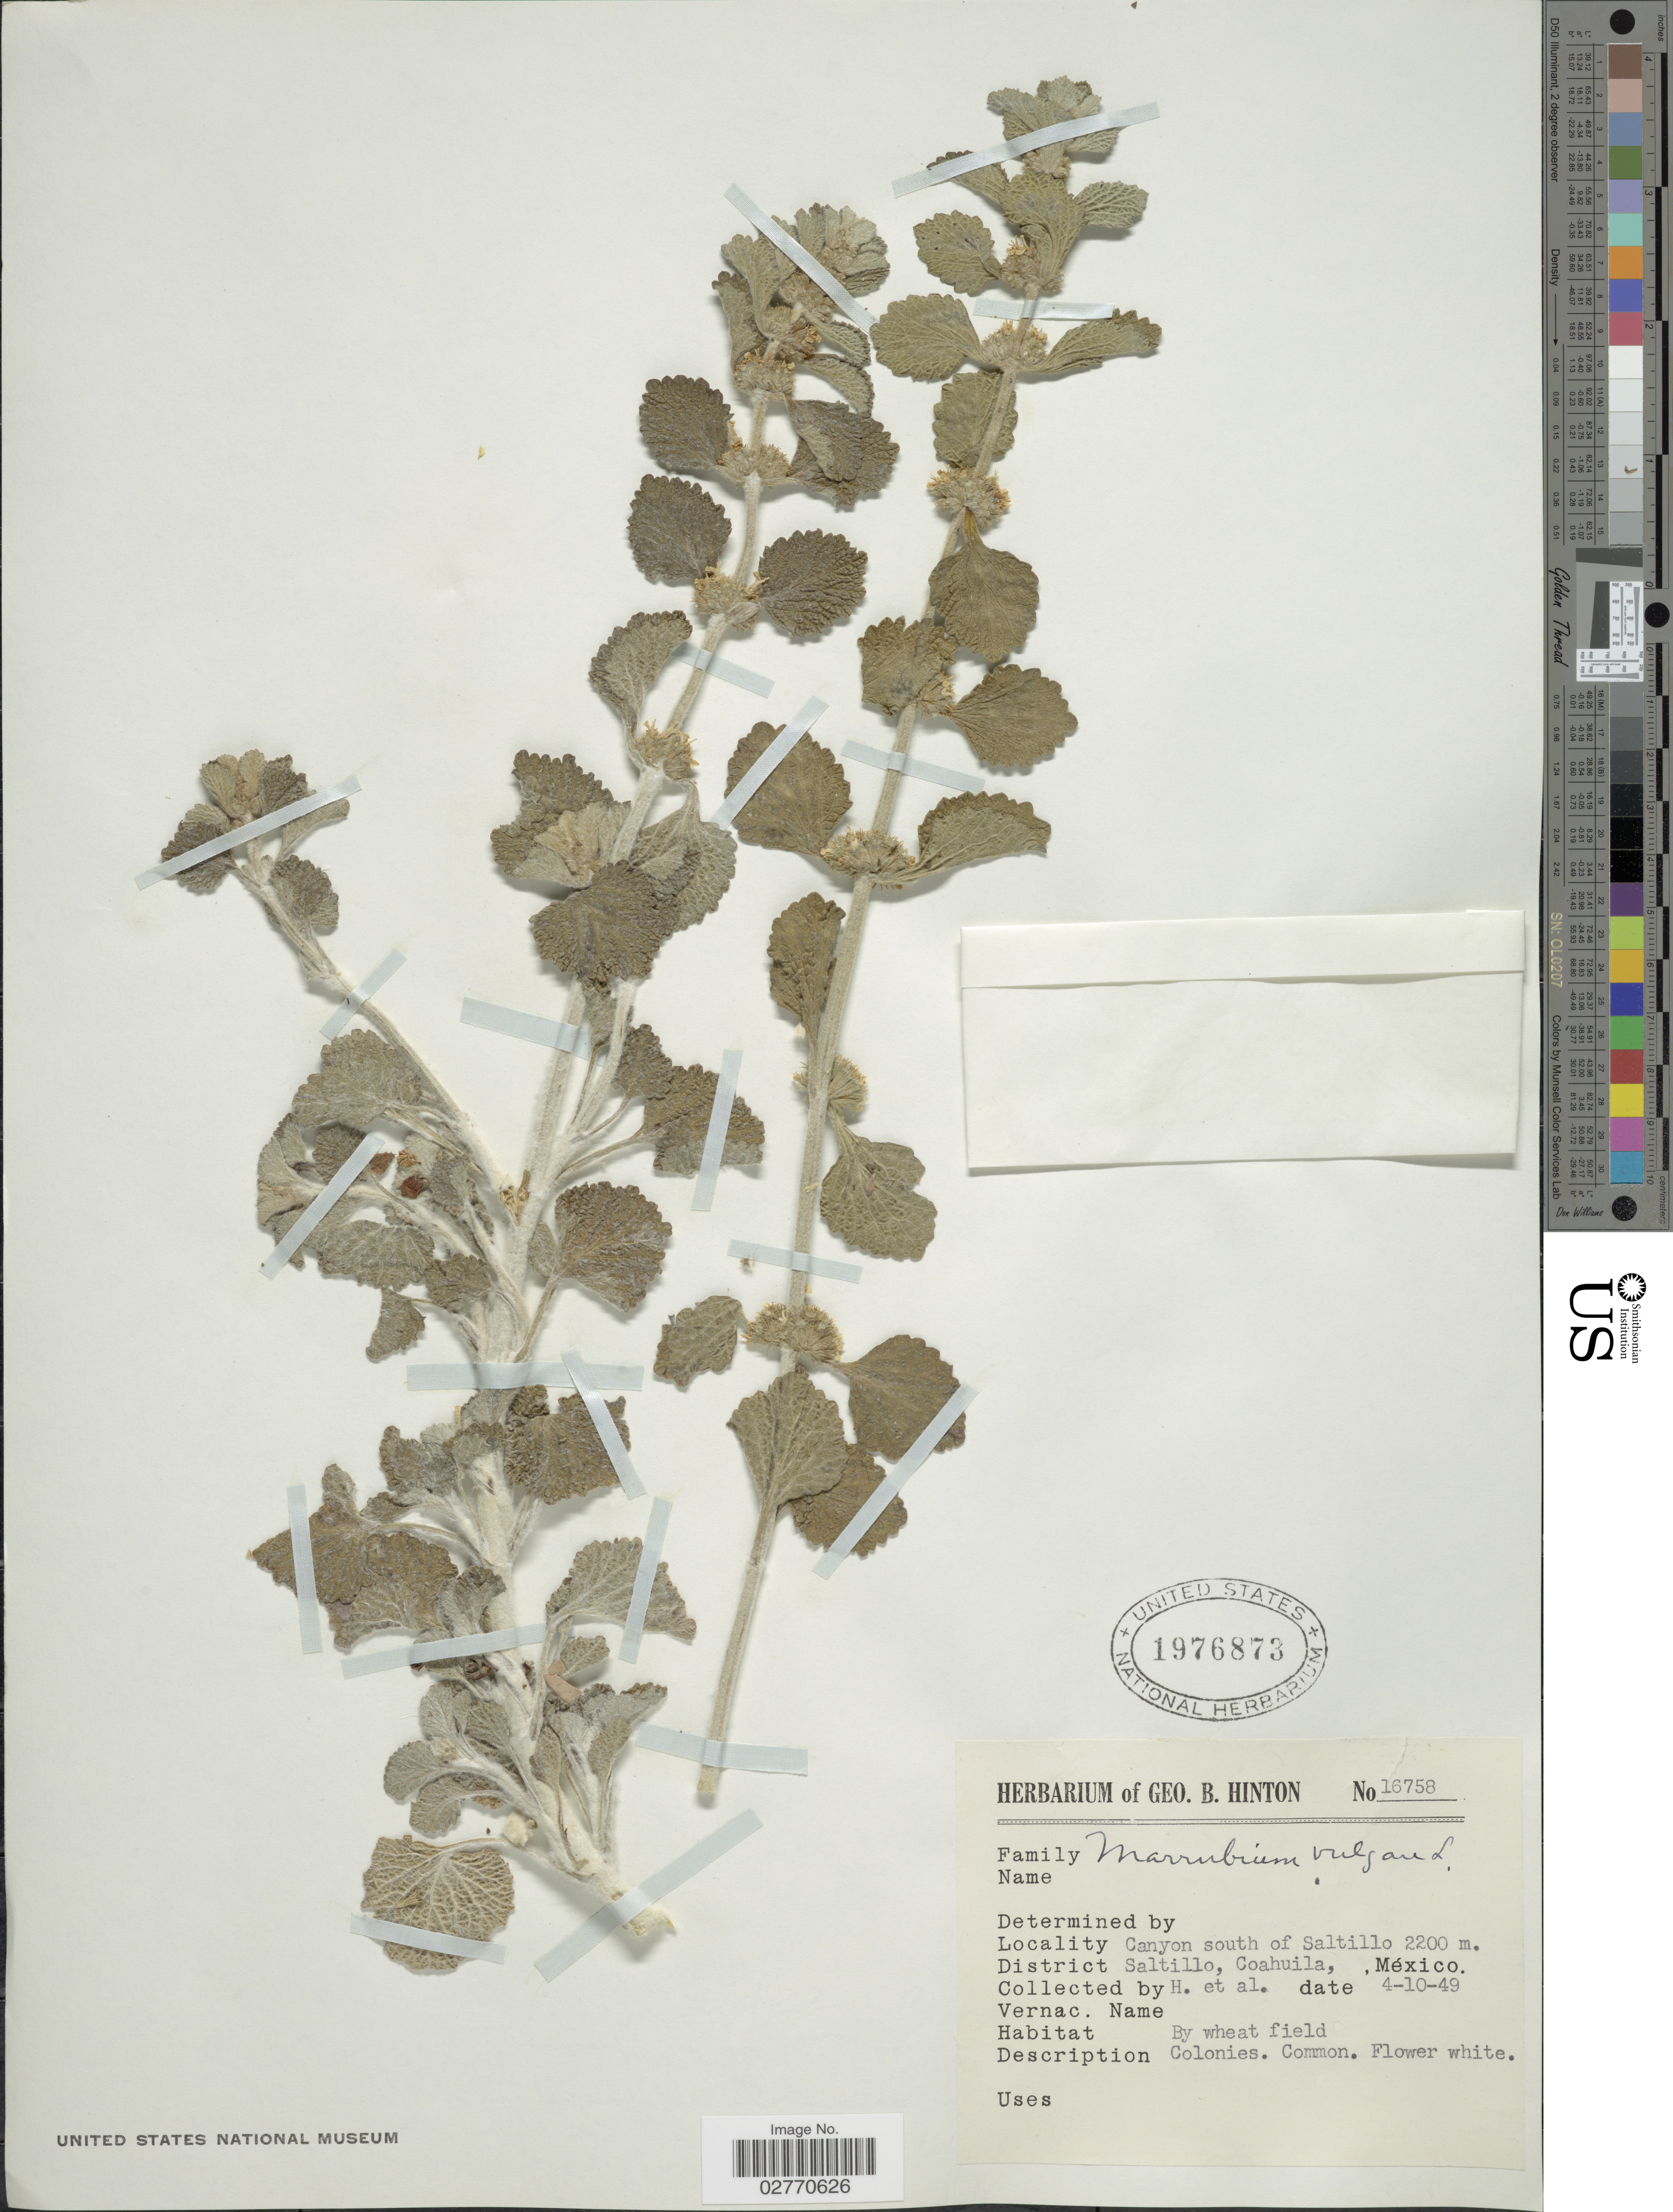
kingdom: Plantae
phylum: Tracheophyta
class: Magnoliopsida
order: Lamiales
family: Lamiaceae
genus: Marrubium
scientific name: Marrubium vulgare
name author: L.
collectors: G. B. Hinton & et al.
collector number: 16758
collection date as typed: Transcribed d/m/y: 10/4/49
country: Mexico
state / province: Coahuila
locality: Canyon south of Saltillo, District Saltillo.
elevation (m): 2200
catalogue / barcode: US 1976873